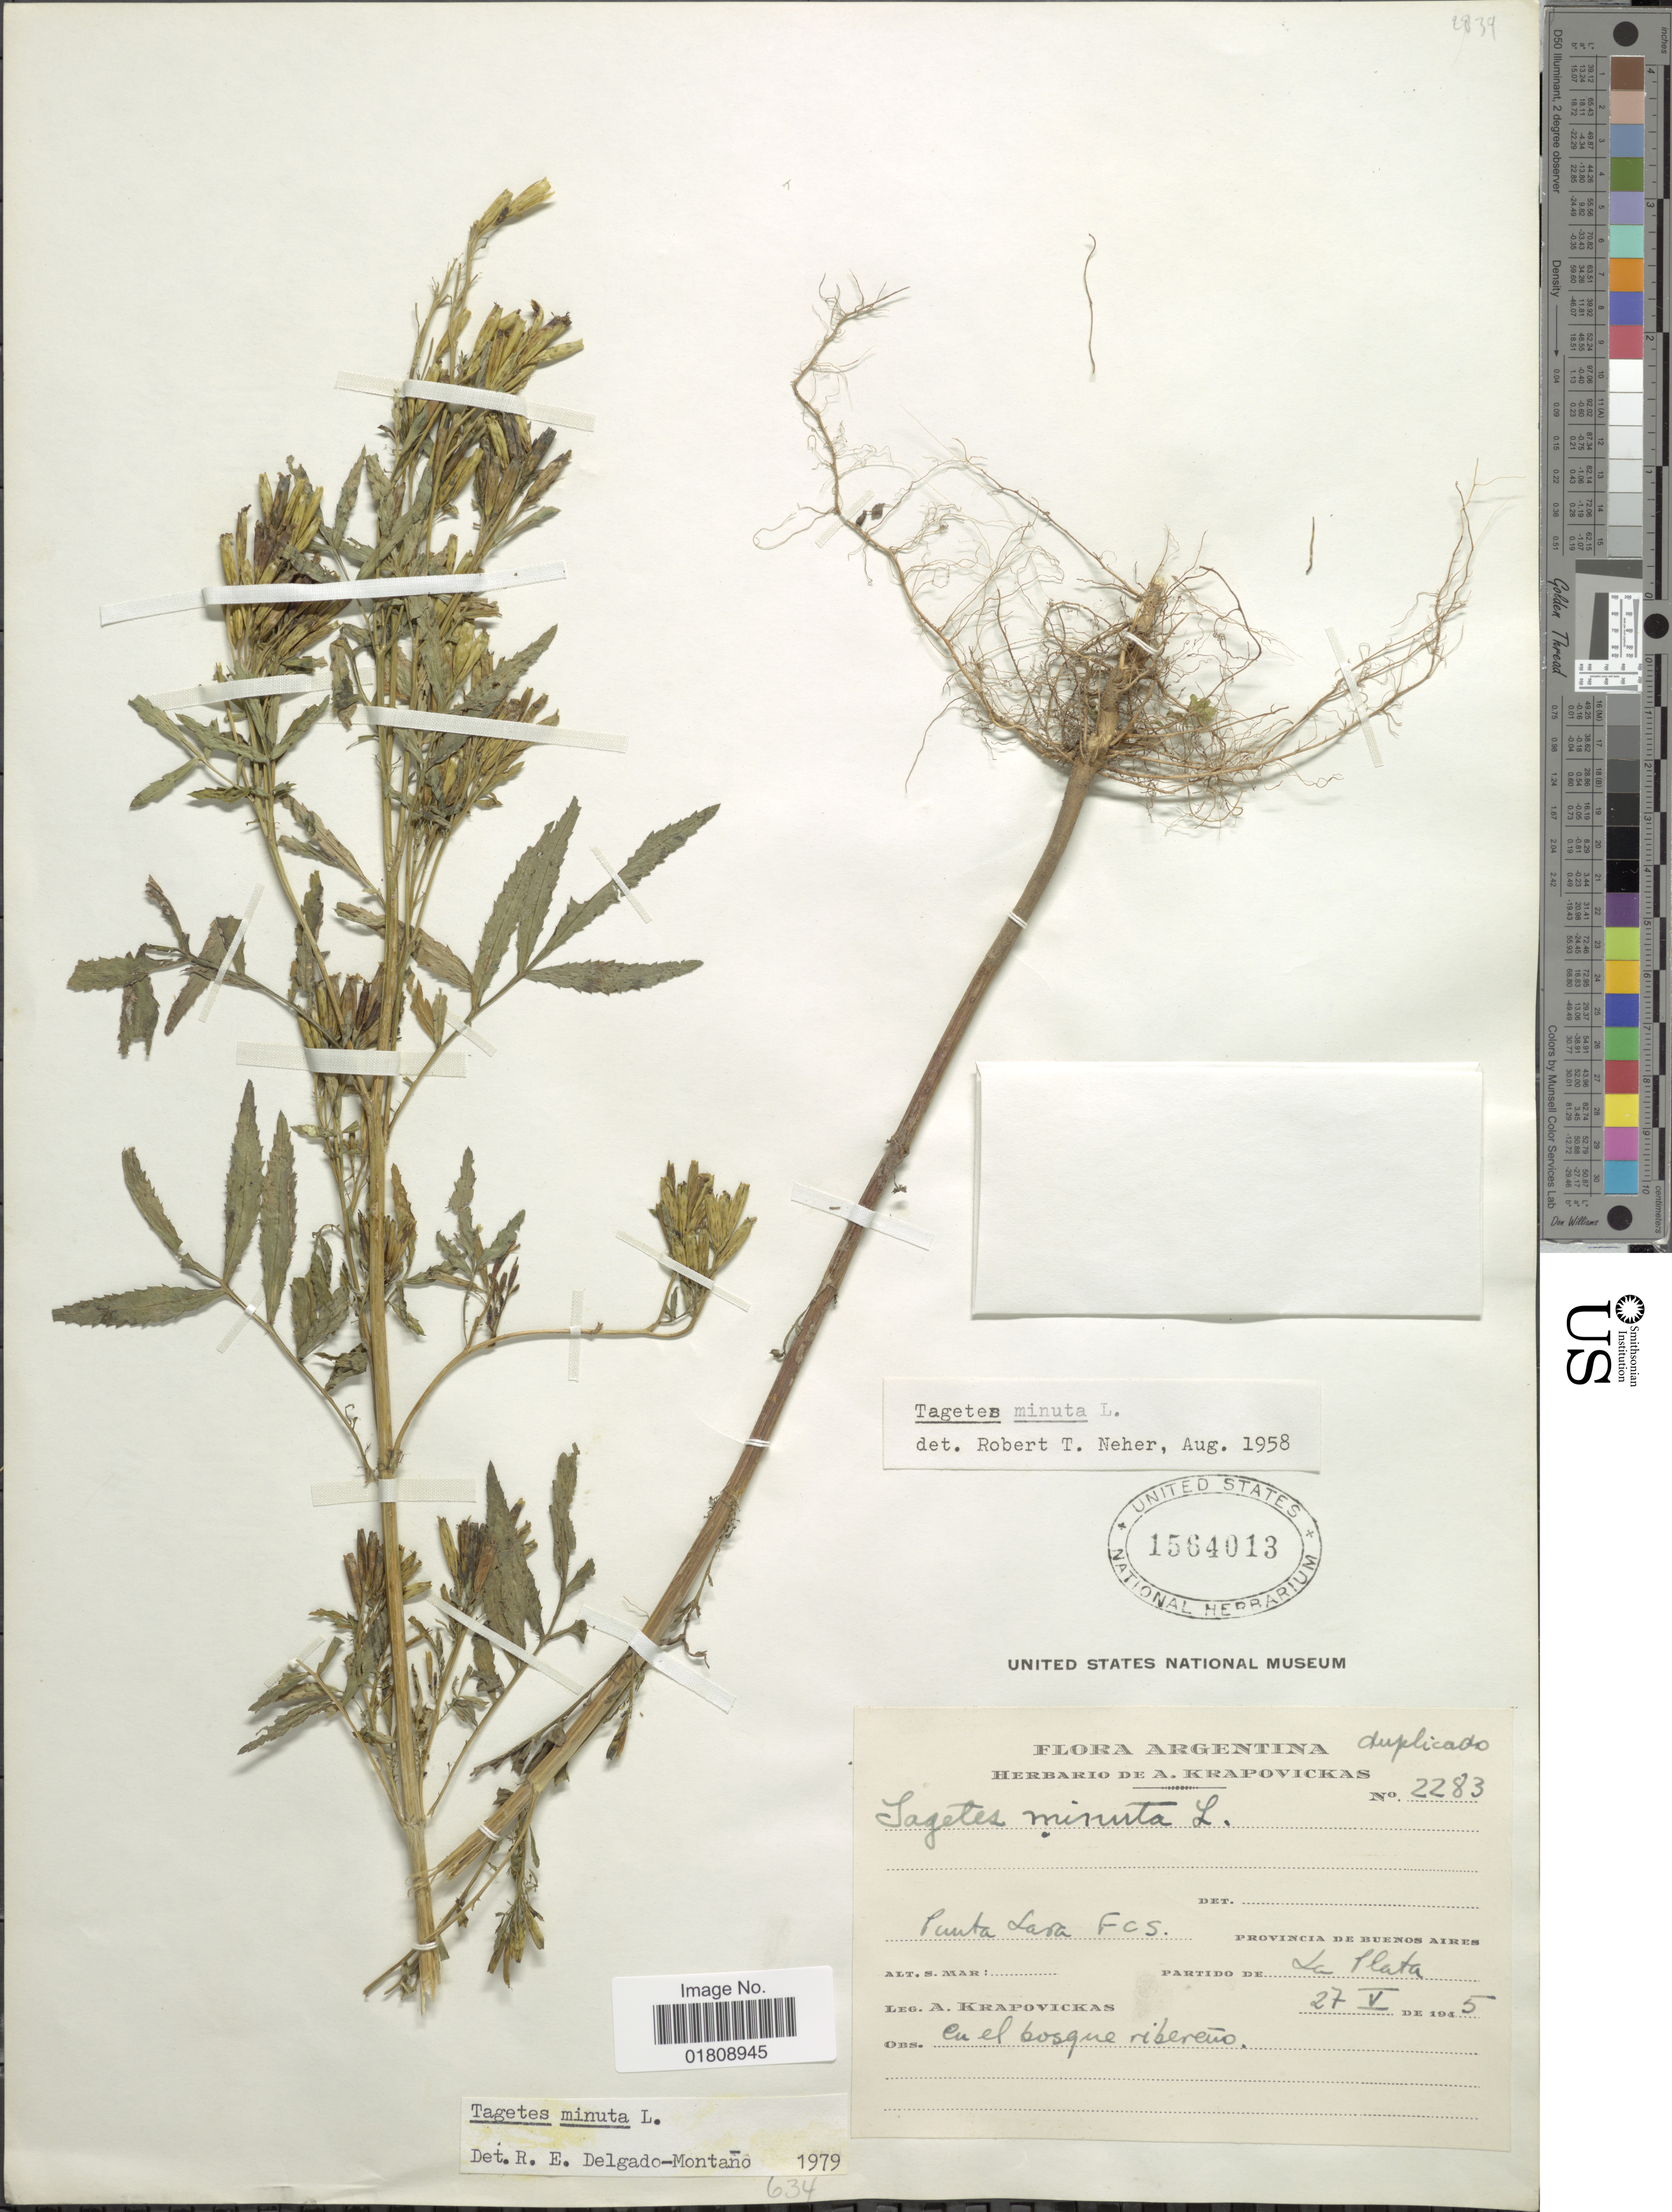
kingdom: Plantae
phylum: Tracheophyta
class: Magnoliopsida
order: Asterales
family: Asteraceae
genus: Tagetes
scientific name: Tagetes minuta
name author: L.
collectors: A. Krapovickas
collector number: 2283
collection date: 1945-05-27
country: Argentina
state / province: Buenos Aires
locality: Punta Lara. FCS, Partido de La PLata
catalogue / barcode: US 1564013